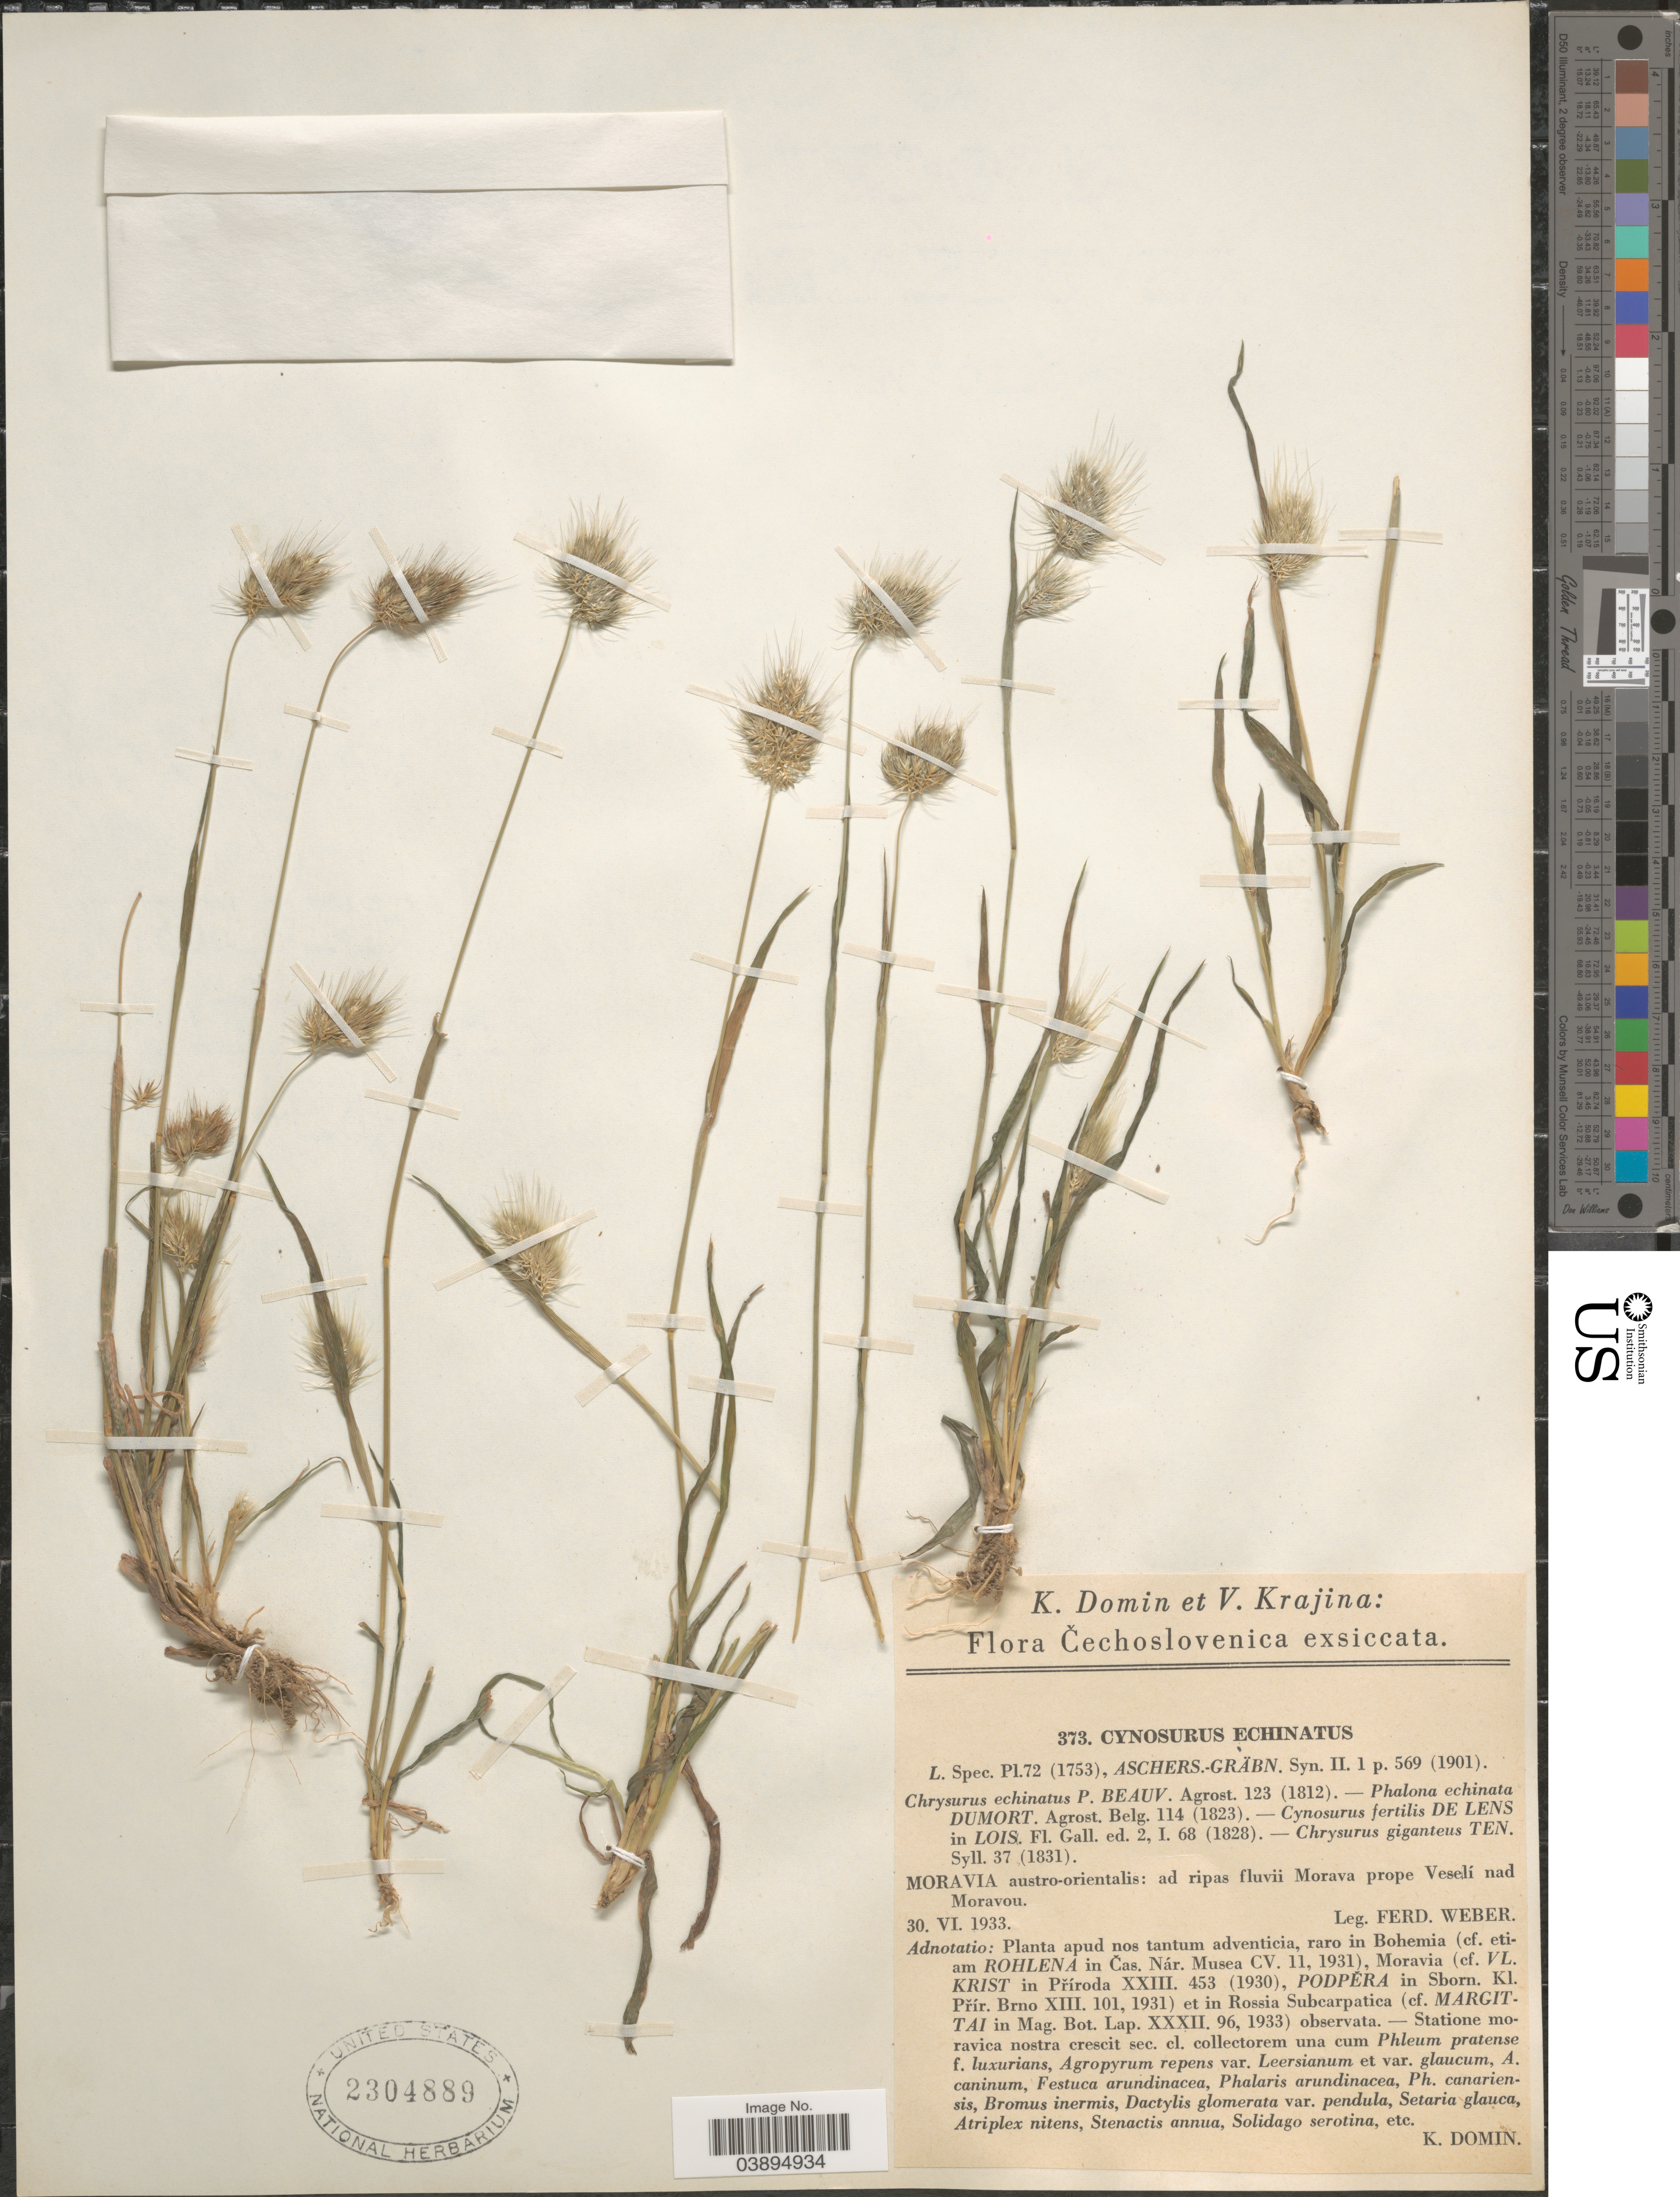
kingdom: Plantae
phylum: Tracheophyta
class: Liliopsida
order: Poales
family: Poaceae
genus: Cynosurus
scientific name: Cynosurus echinatus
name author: L.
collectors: F. Weber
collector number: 373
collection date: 1933-06-30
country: Czechia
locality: Čechoslovenica. Moravia austro-orientalis: ad ripas fluvii Morava prope Veselí nad Moravou.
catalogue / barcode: US 2304889